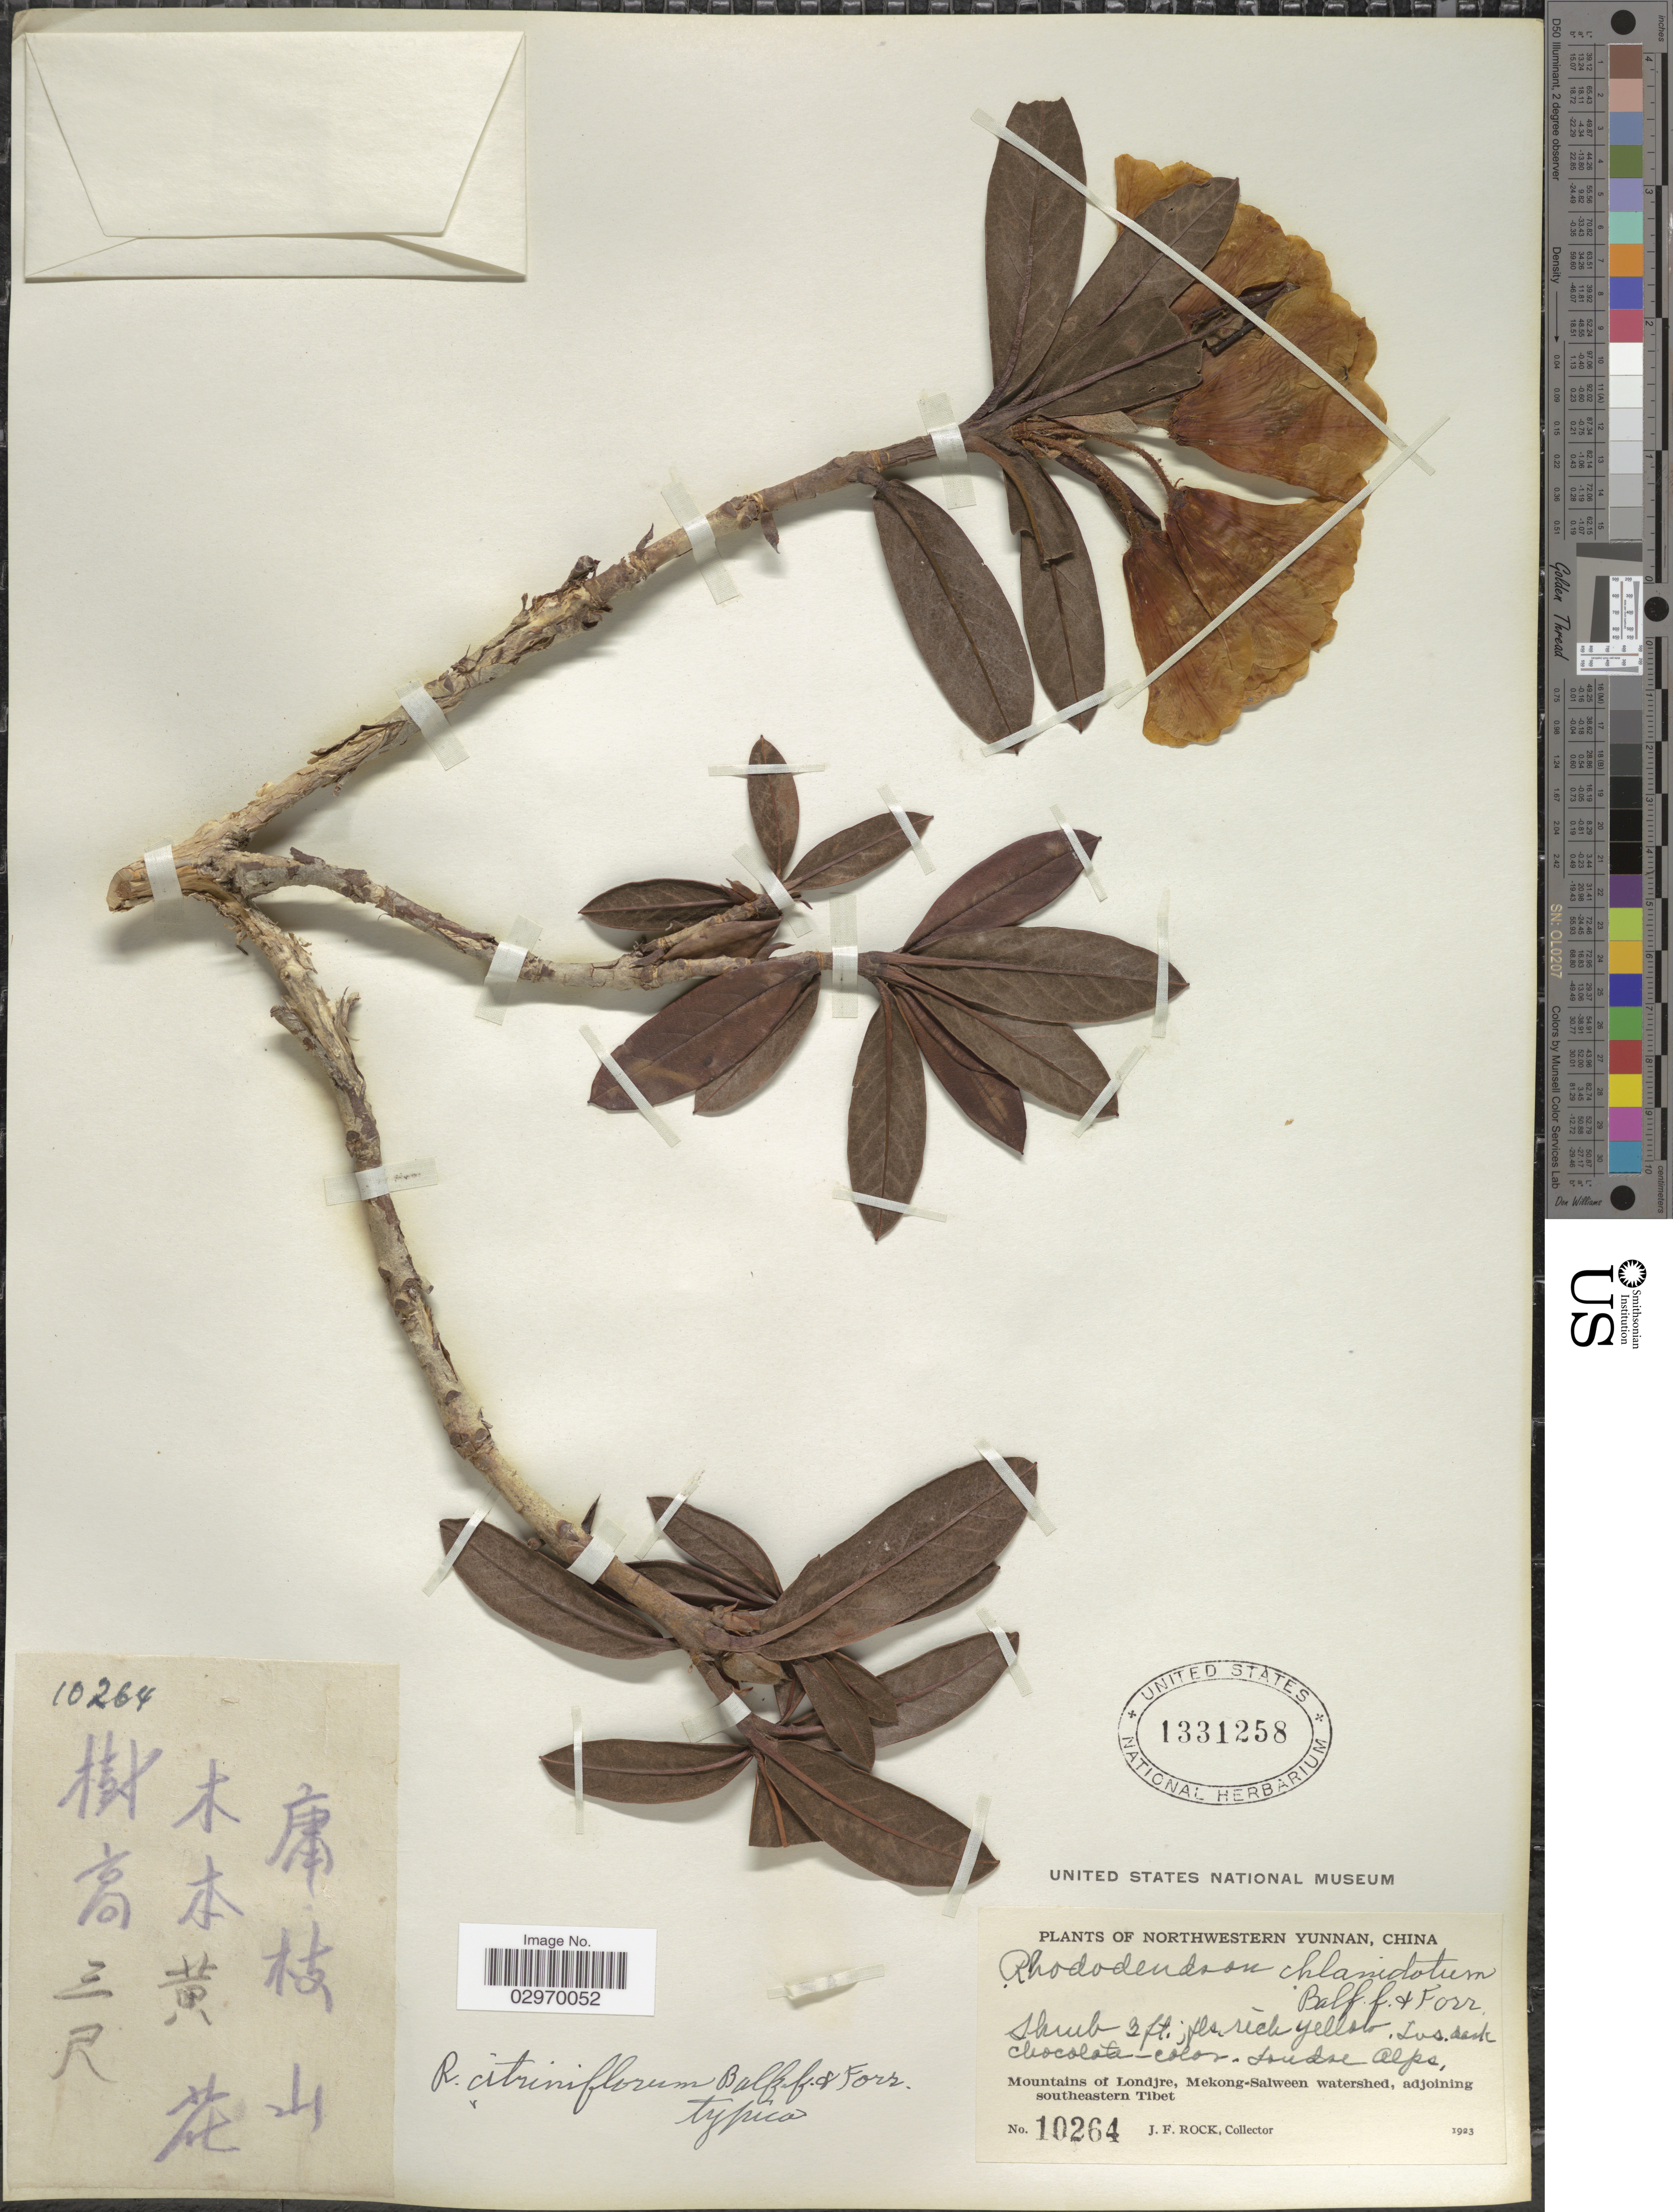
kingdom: Plantae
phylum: Tracheophyta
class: Magnoliopsida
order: Ericales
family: Ericaceae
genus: Rhododendron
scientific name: Rhododendron citriniflorum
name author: Balf. f. & Forrest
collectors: J. Rock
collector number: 10264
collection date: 1923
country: China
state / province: Yunnan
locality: Northwestern Yunnan. Londre Alps. Mountains of Londjre, Mekong-Salween watershed, adjoining southeastern Tibet.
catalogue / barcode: US 1331258